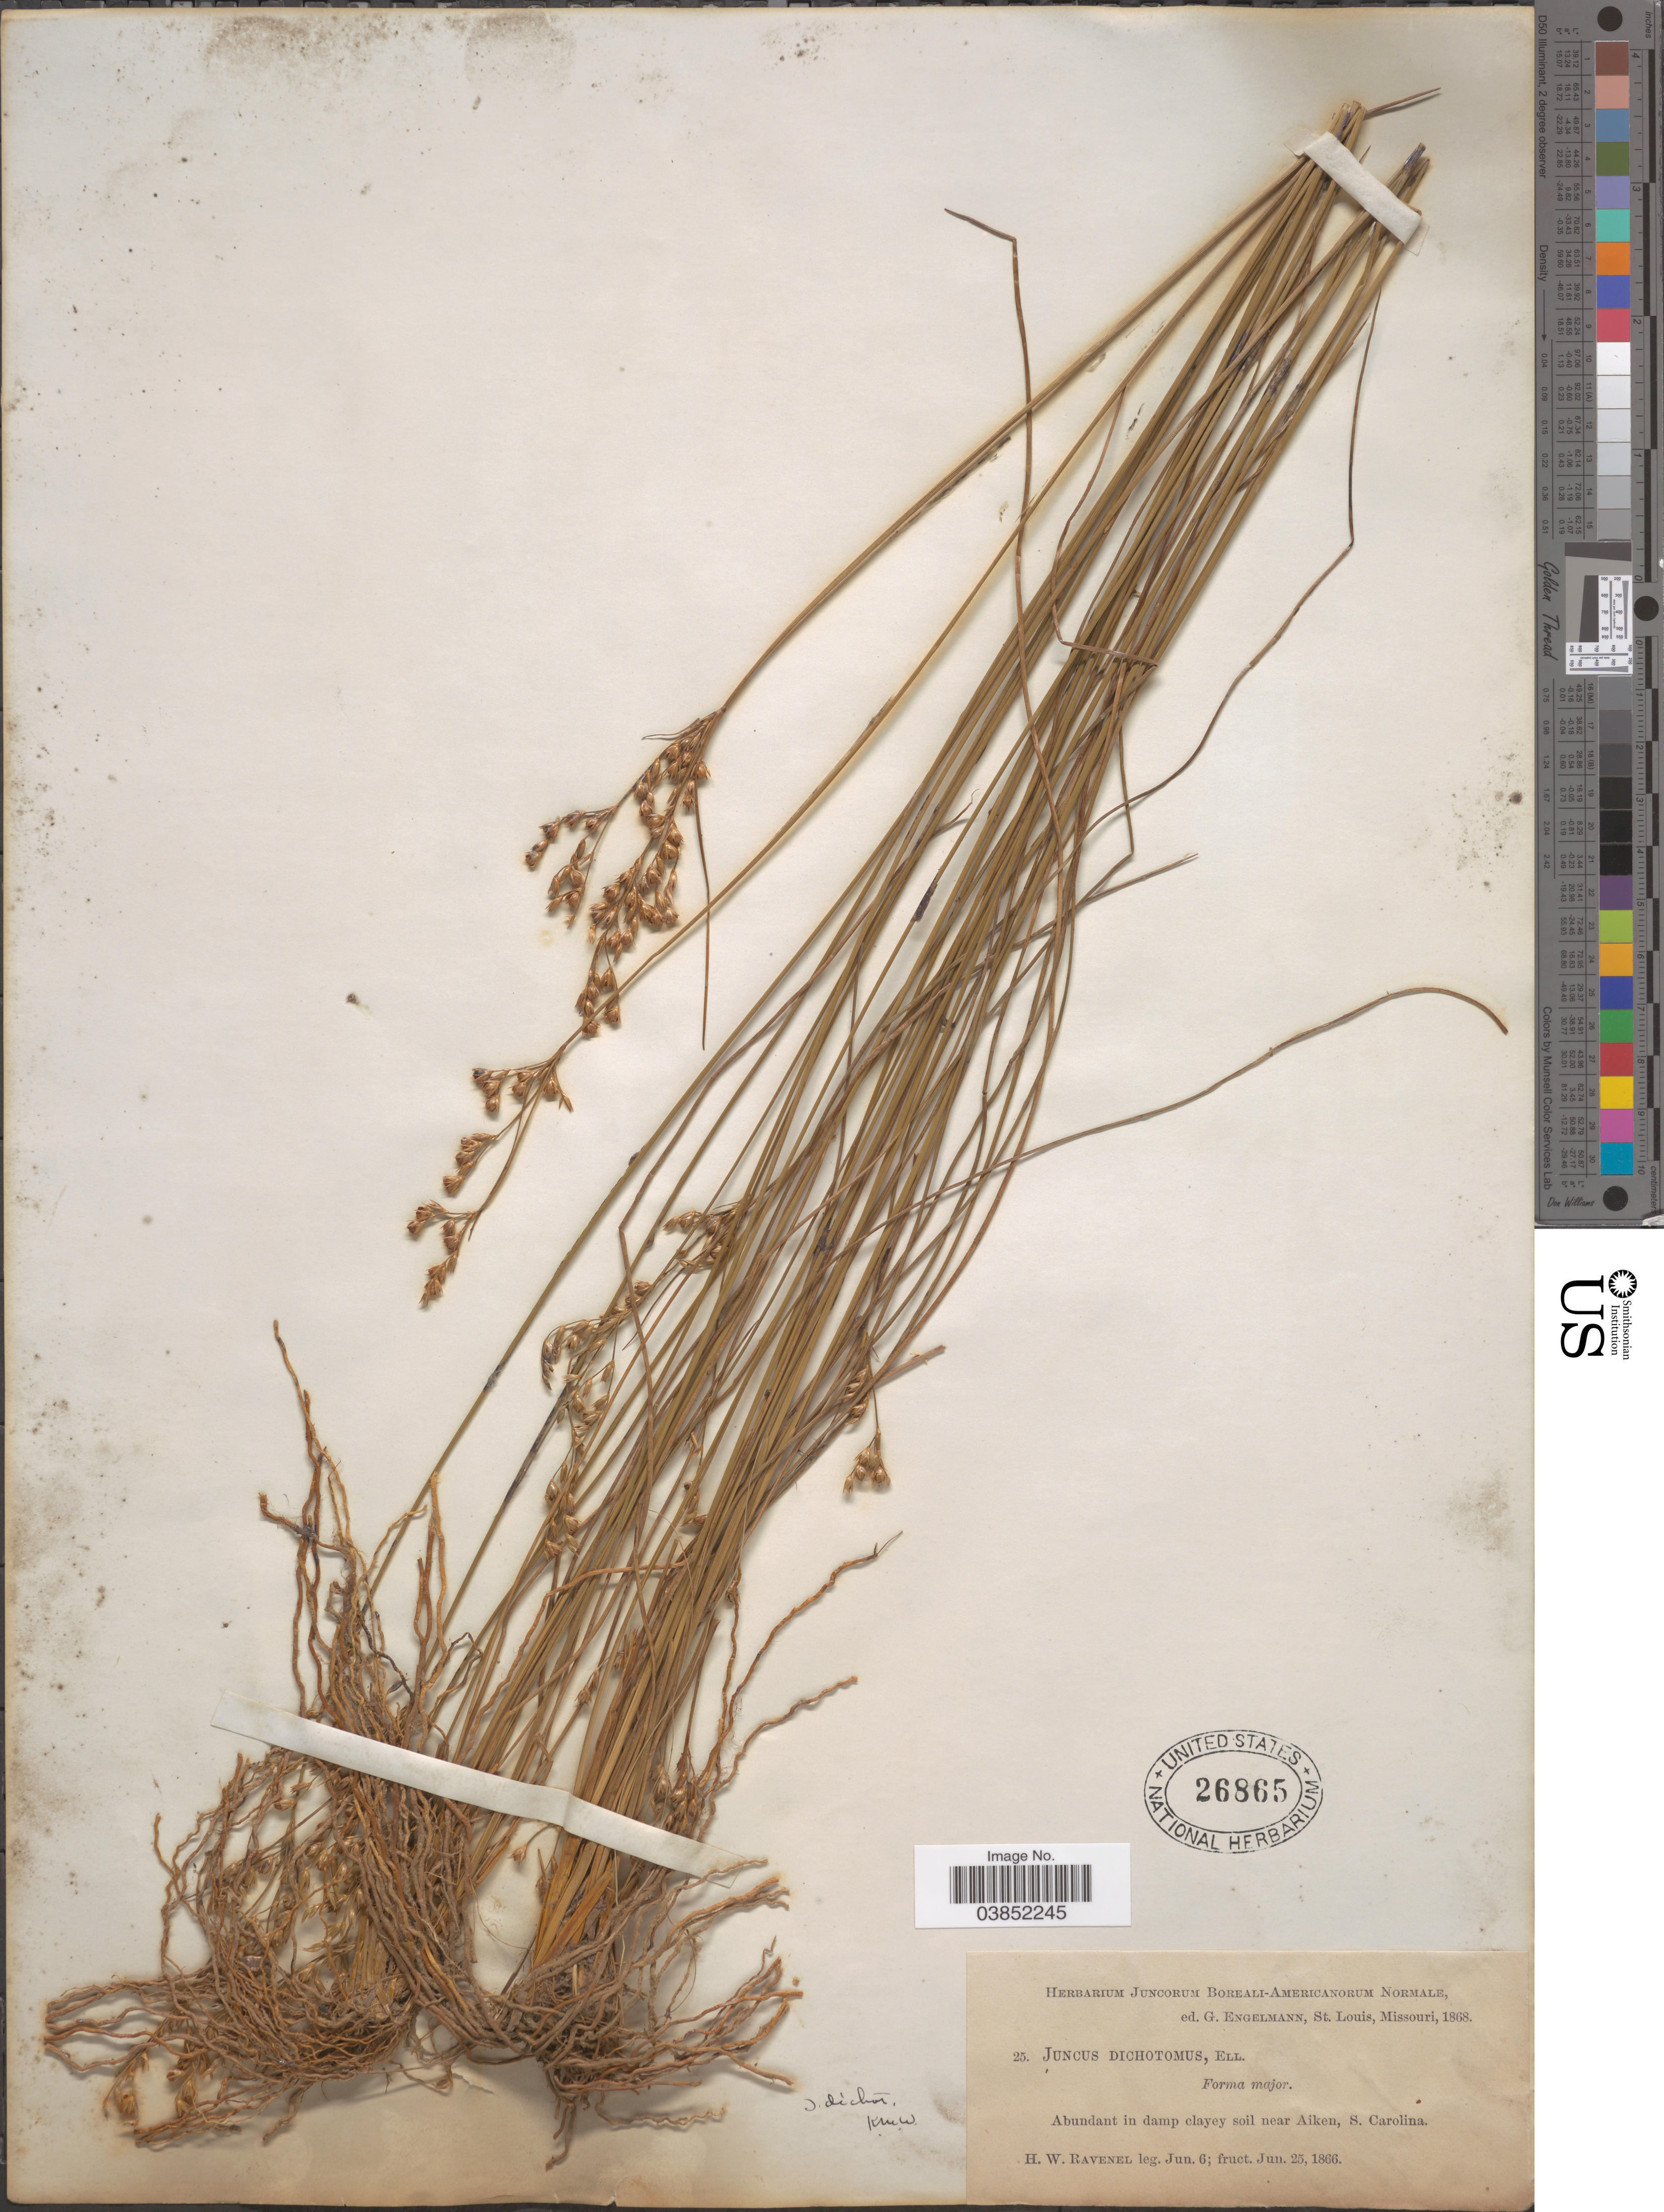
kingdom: Plantae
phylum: Tracheophyta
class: Liliopsida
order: Poales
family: Juncaceae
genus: Juncus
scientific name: Juncus dichotomus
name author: Elliott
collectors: H. Ravenel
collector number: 25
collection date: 1866-06-06/1866-06-25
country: United States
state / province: South Carolina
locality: In damp clayey soil near Aiken.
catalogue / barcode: US 26865